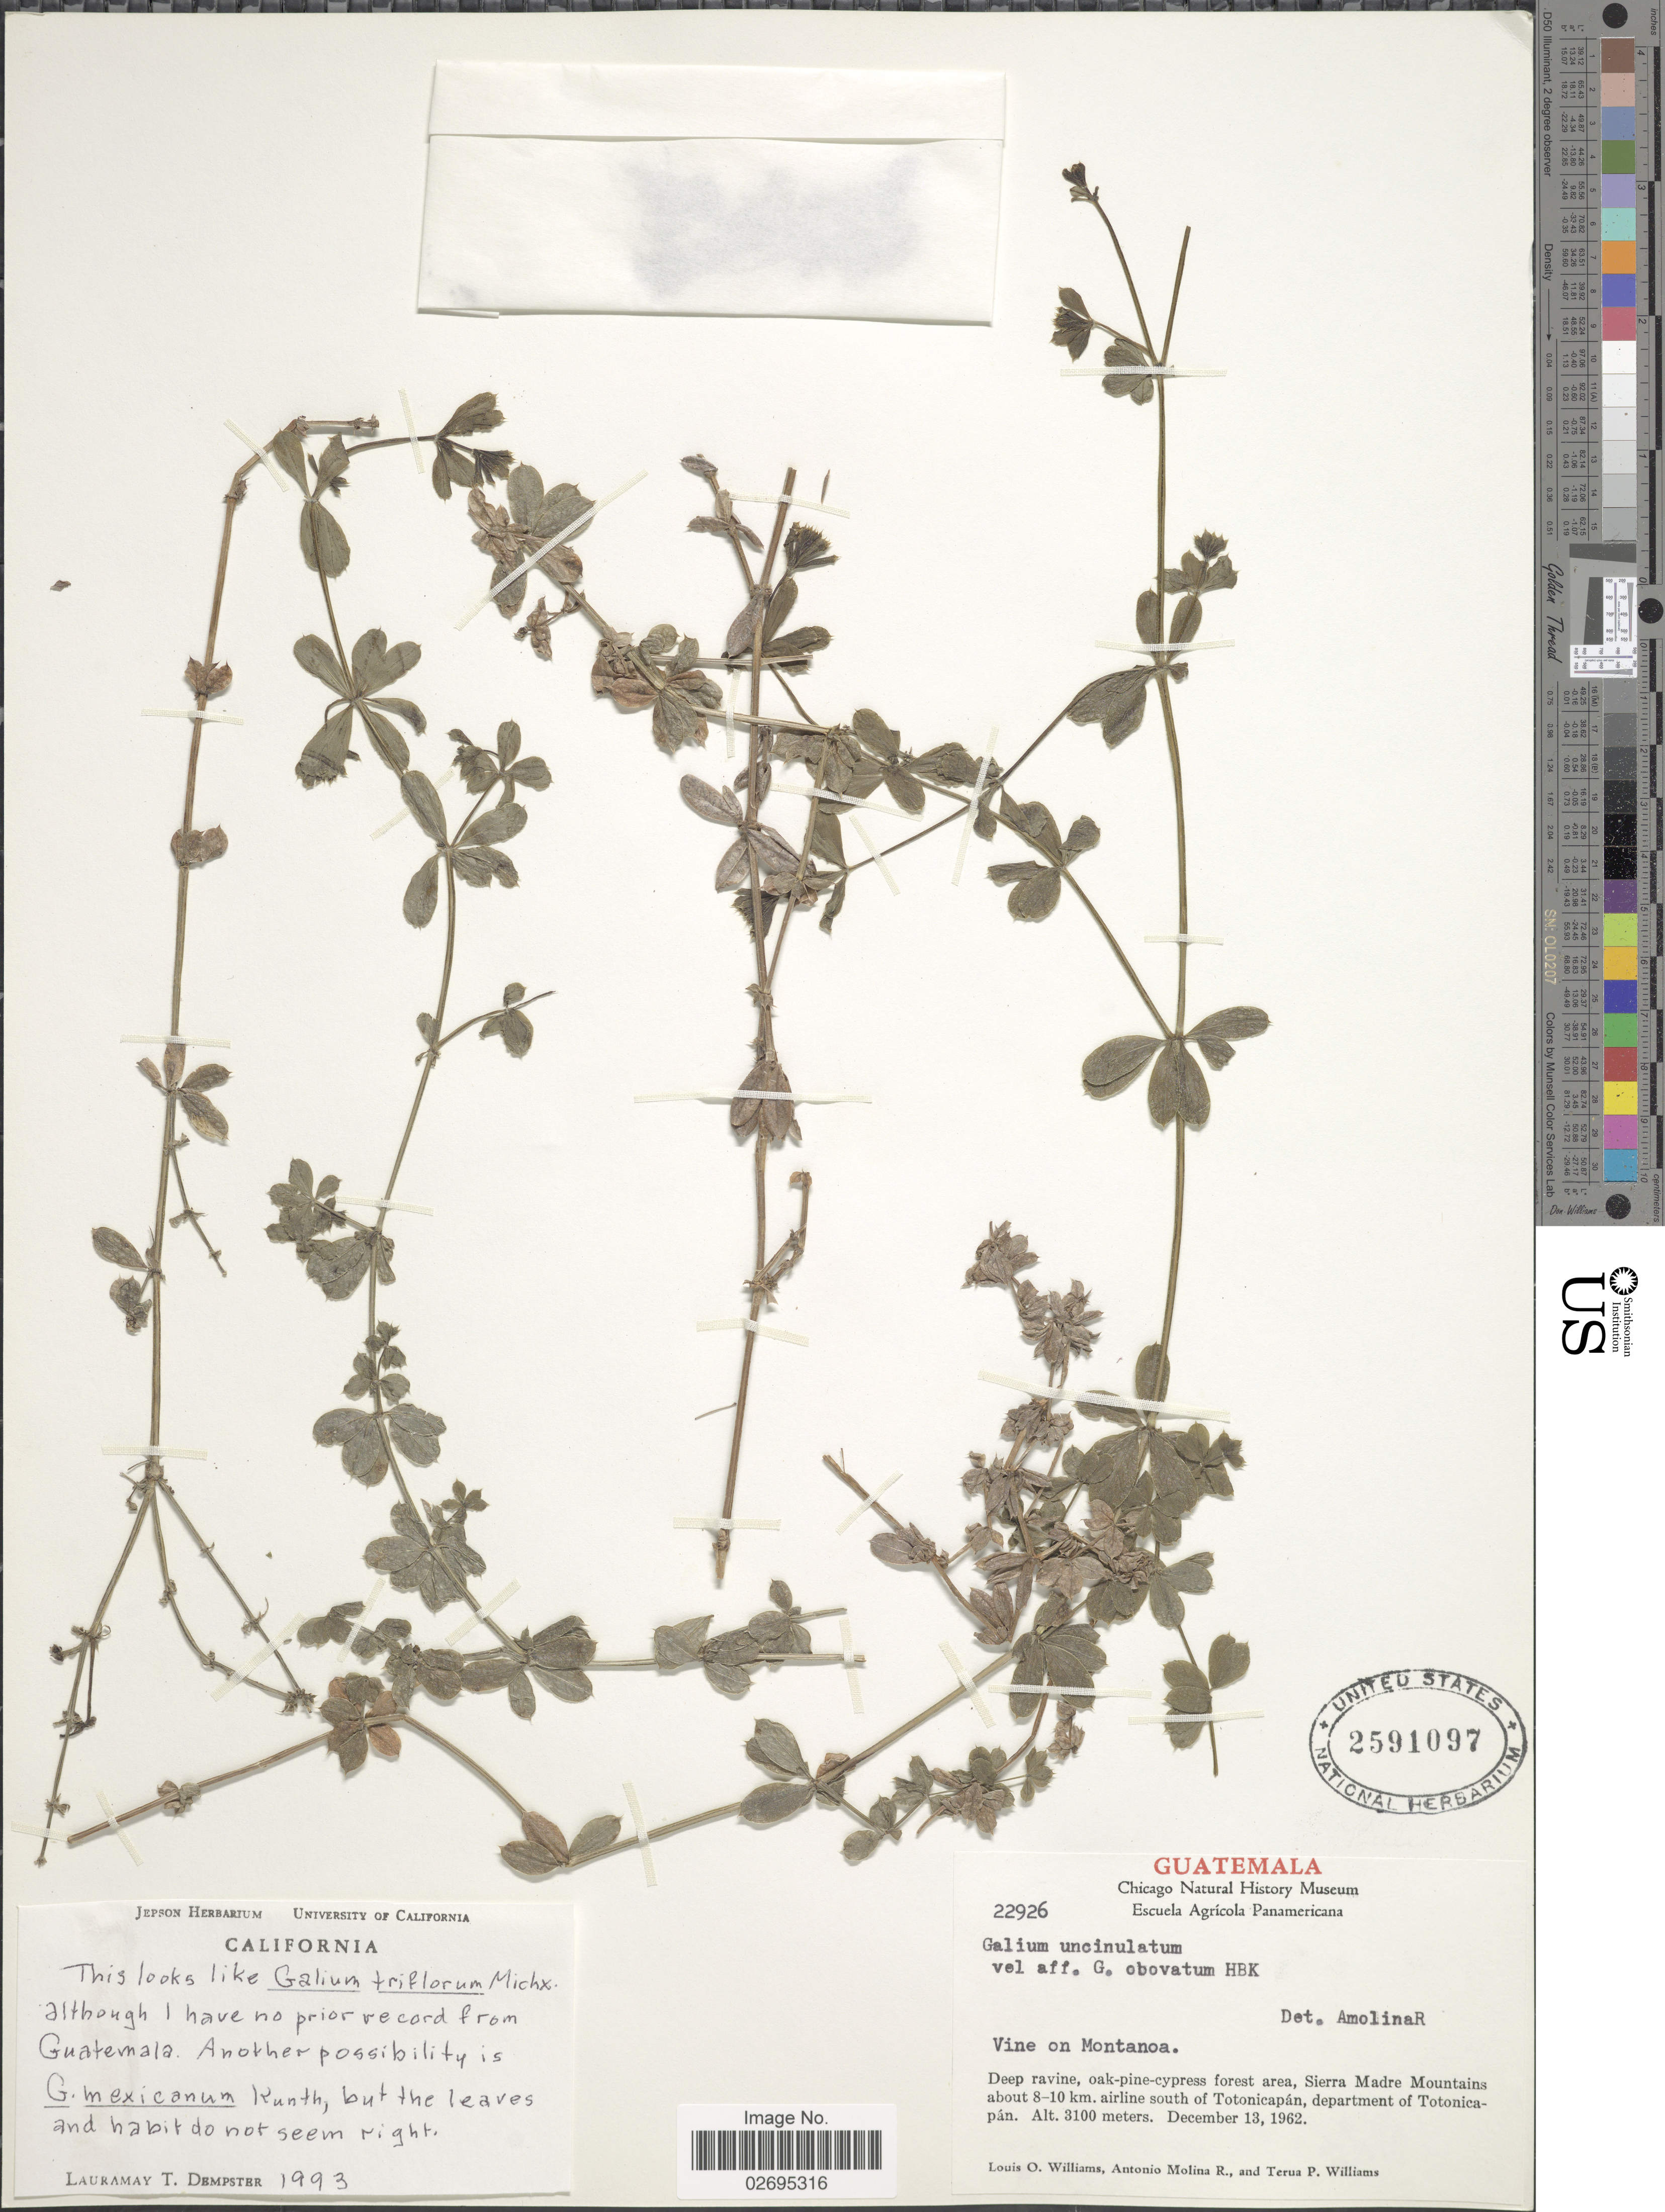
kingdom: Plantae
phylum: Tracheophyta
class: Magnoliopsida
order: Gentianales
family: Rubiaceae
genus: Galium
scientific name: Galium triflorum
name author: Michx.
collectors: L. O. Williams, A. Molina R. & T. P. Williams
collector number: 22926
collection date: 1962-12-13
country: Guatemala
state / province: Totonicapan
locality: Sierra Madre Mountains about 8-10 km airline south of Totonicapan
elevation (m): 3100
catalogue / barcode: US 2591097